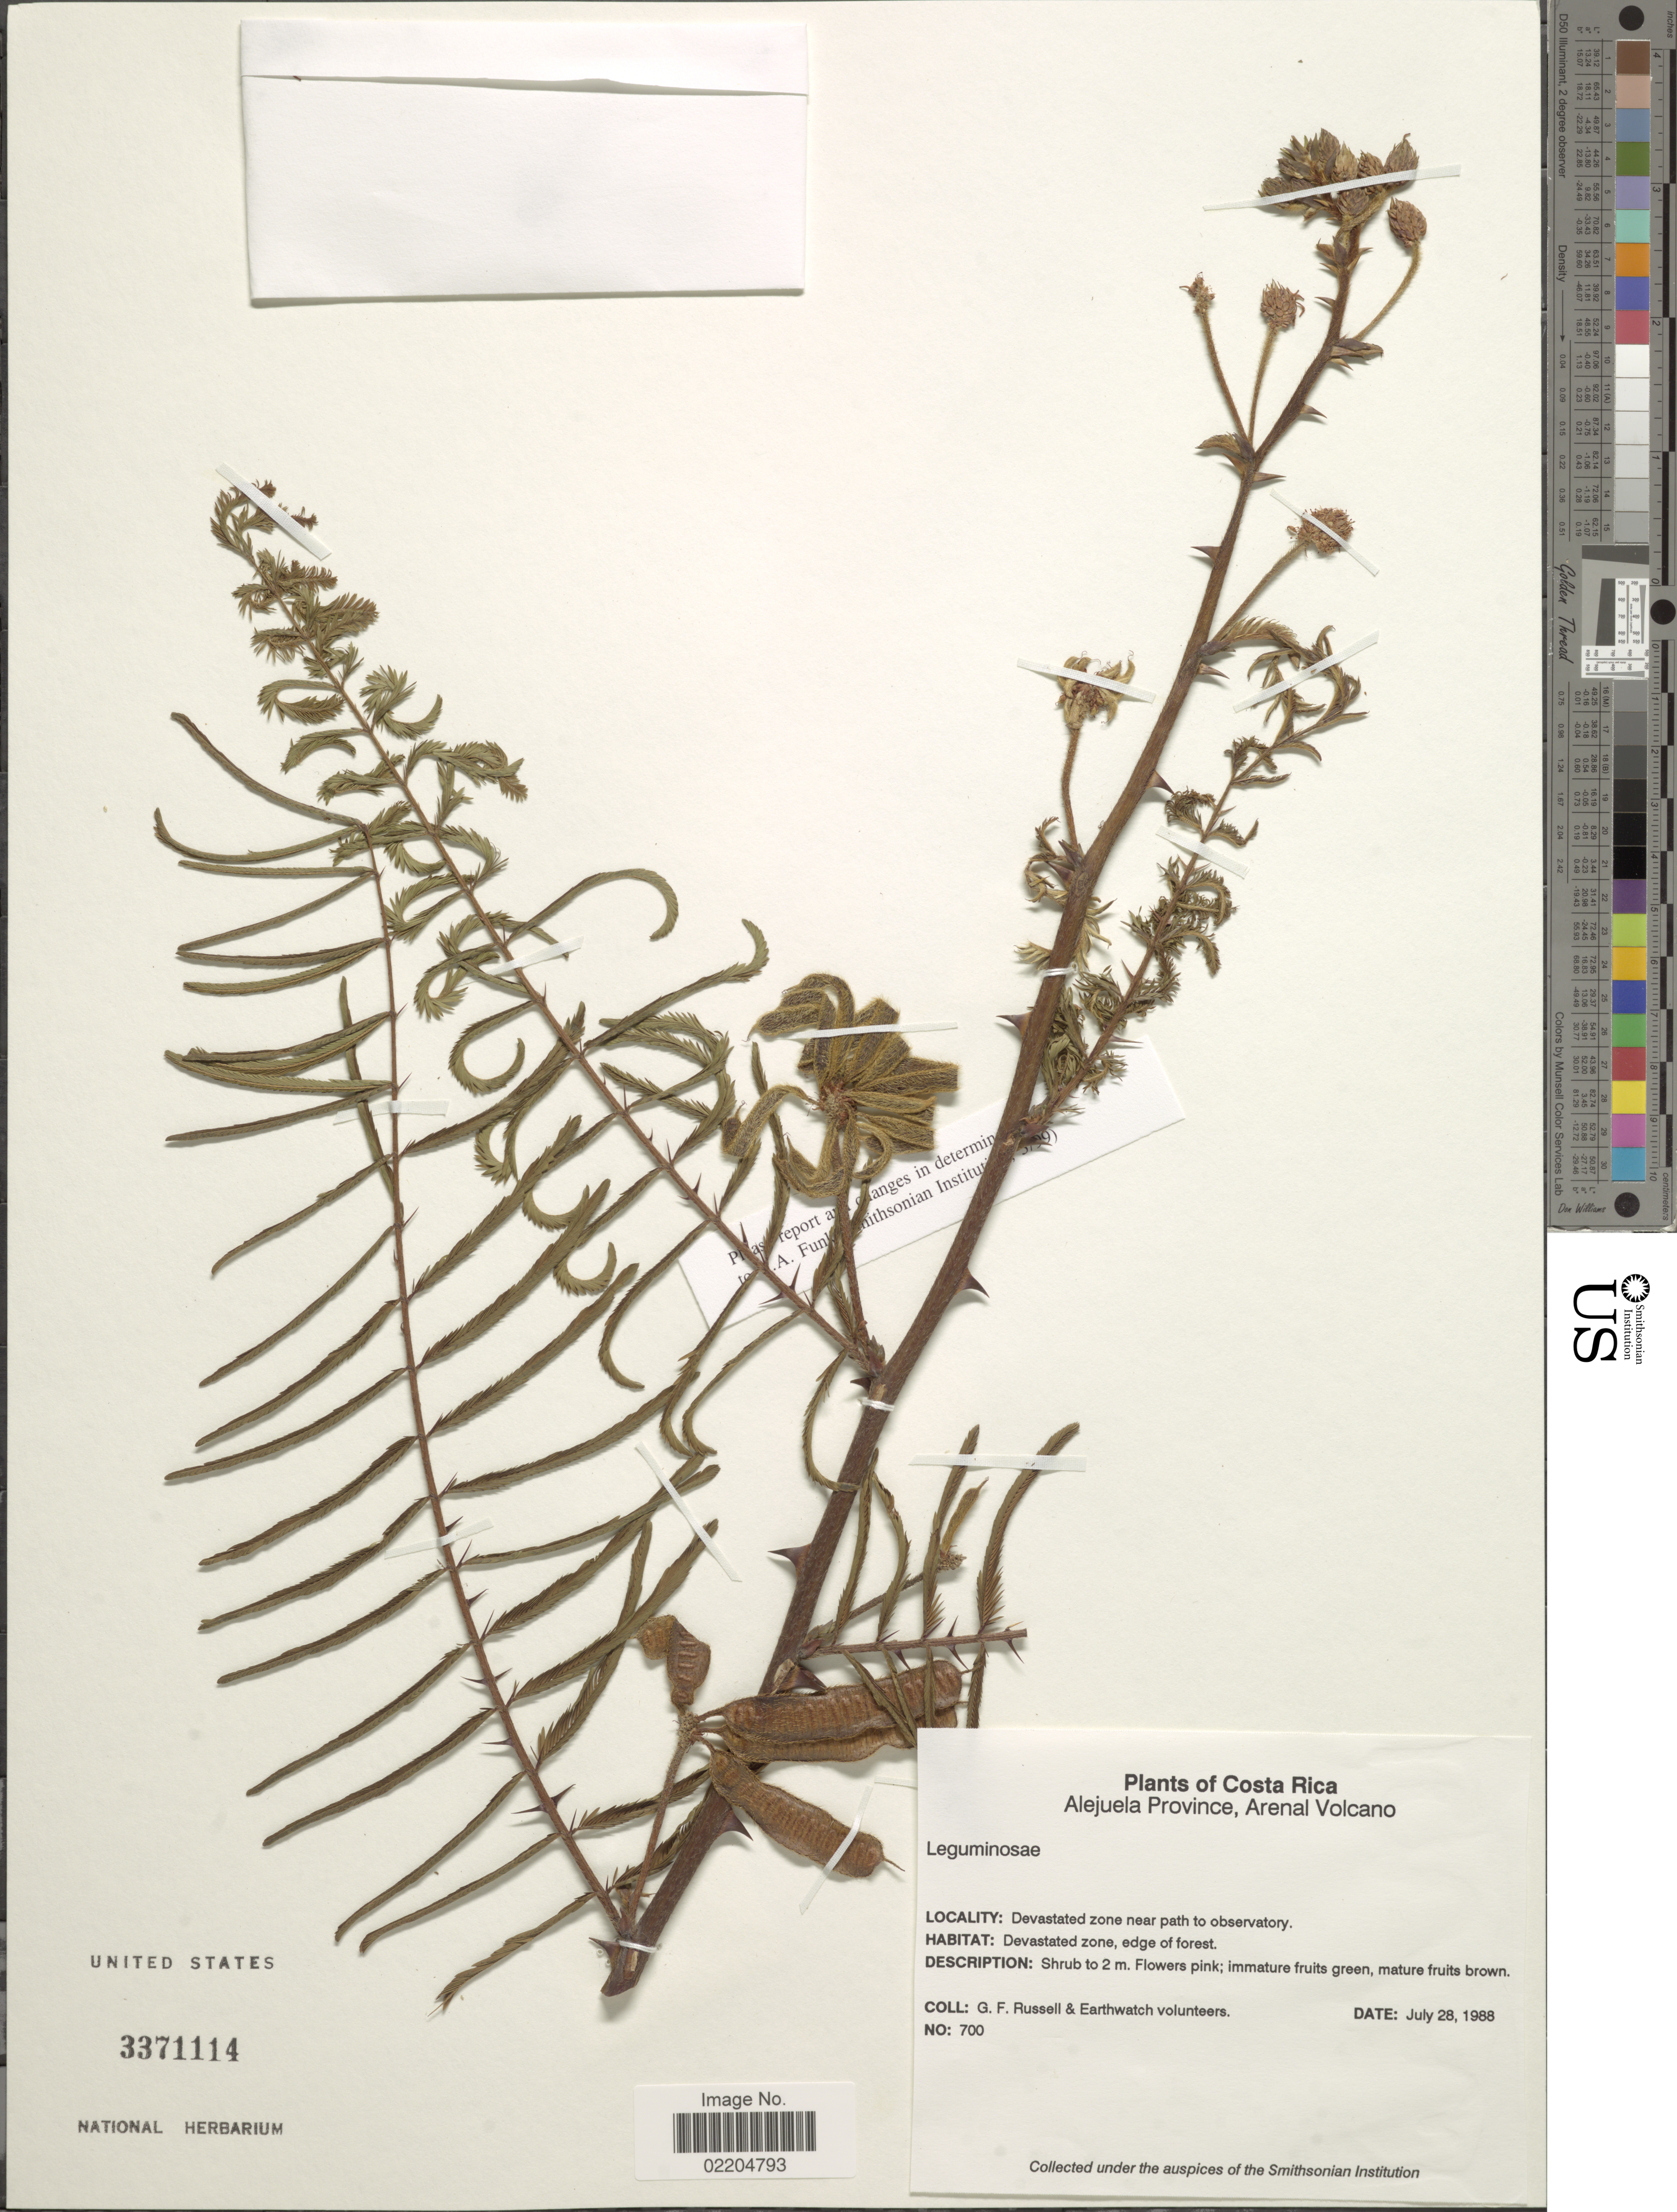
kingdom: Plantae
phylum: Tracheophyta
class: Magnoliopsida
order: Fabales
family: Fabaceae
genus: Mimosa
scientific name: Mimosa sp.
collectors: G. Russell & Earthwatch Volunteers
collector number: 700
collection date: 1988-07-28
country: Costa Rica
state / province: Alajuela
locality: Alajuela Province, Arenal Volcano. Devastated zone near path to observatory.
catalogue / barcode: US 3371114